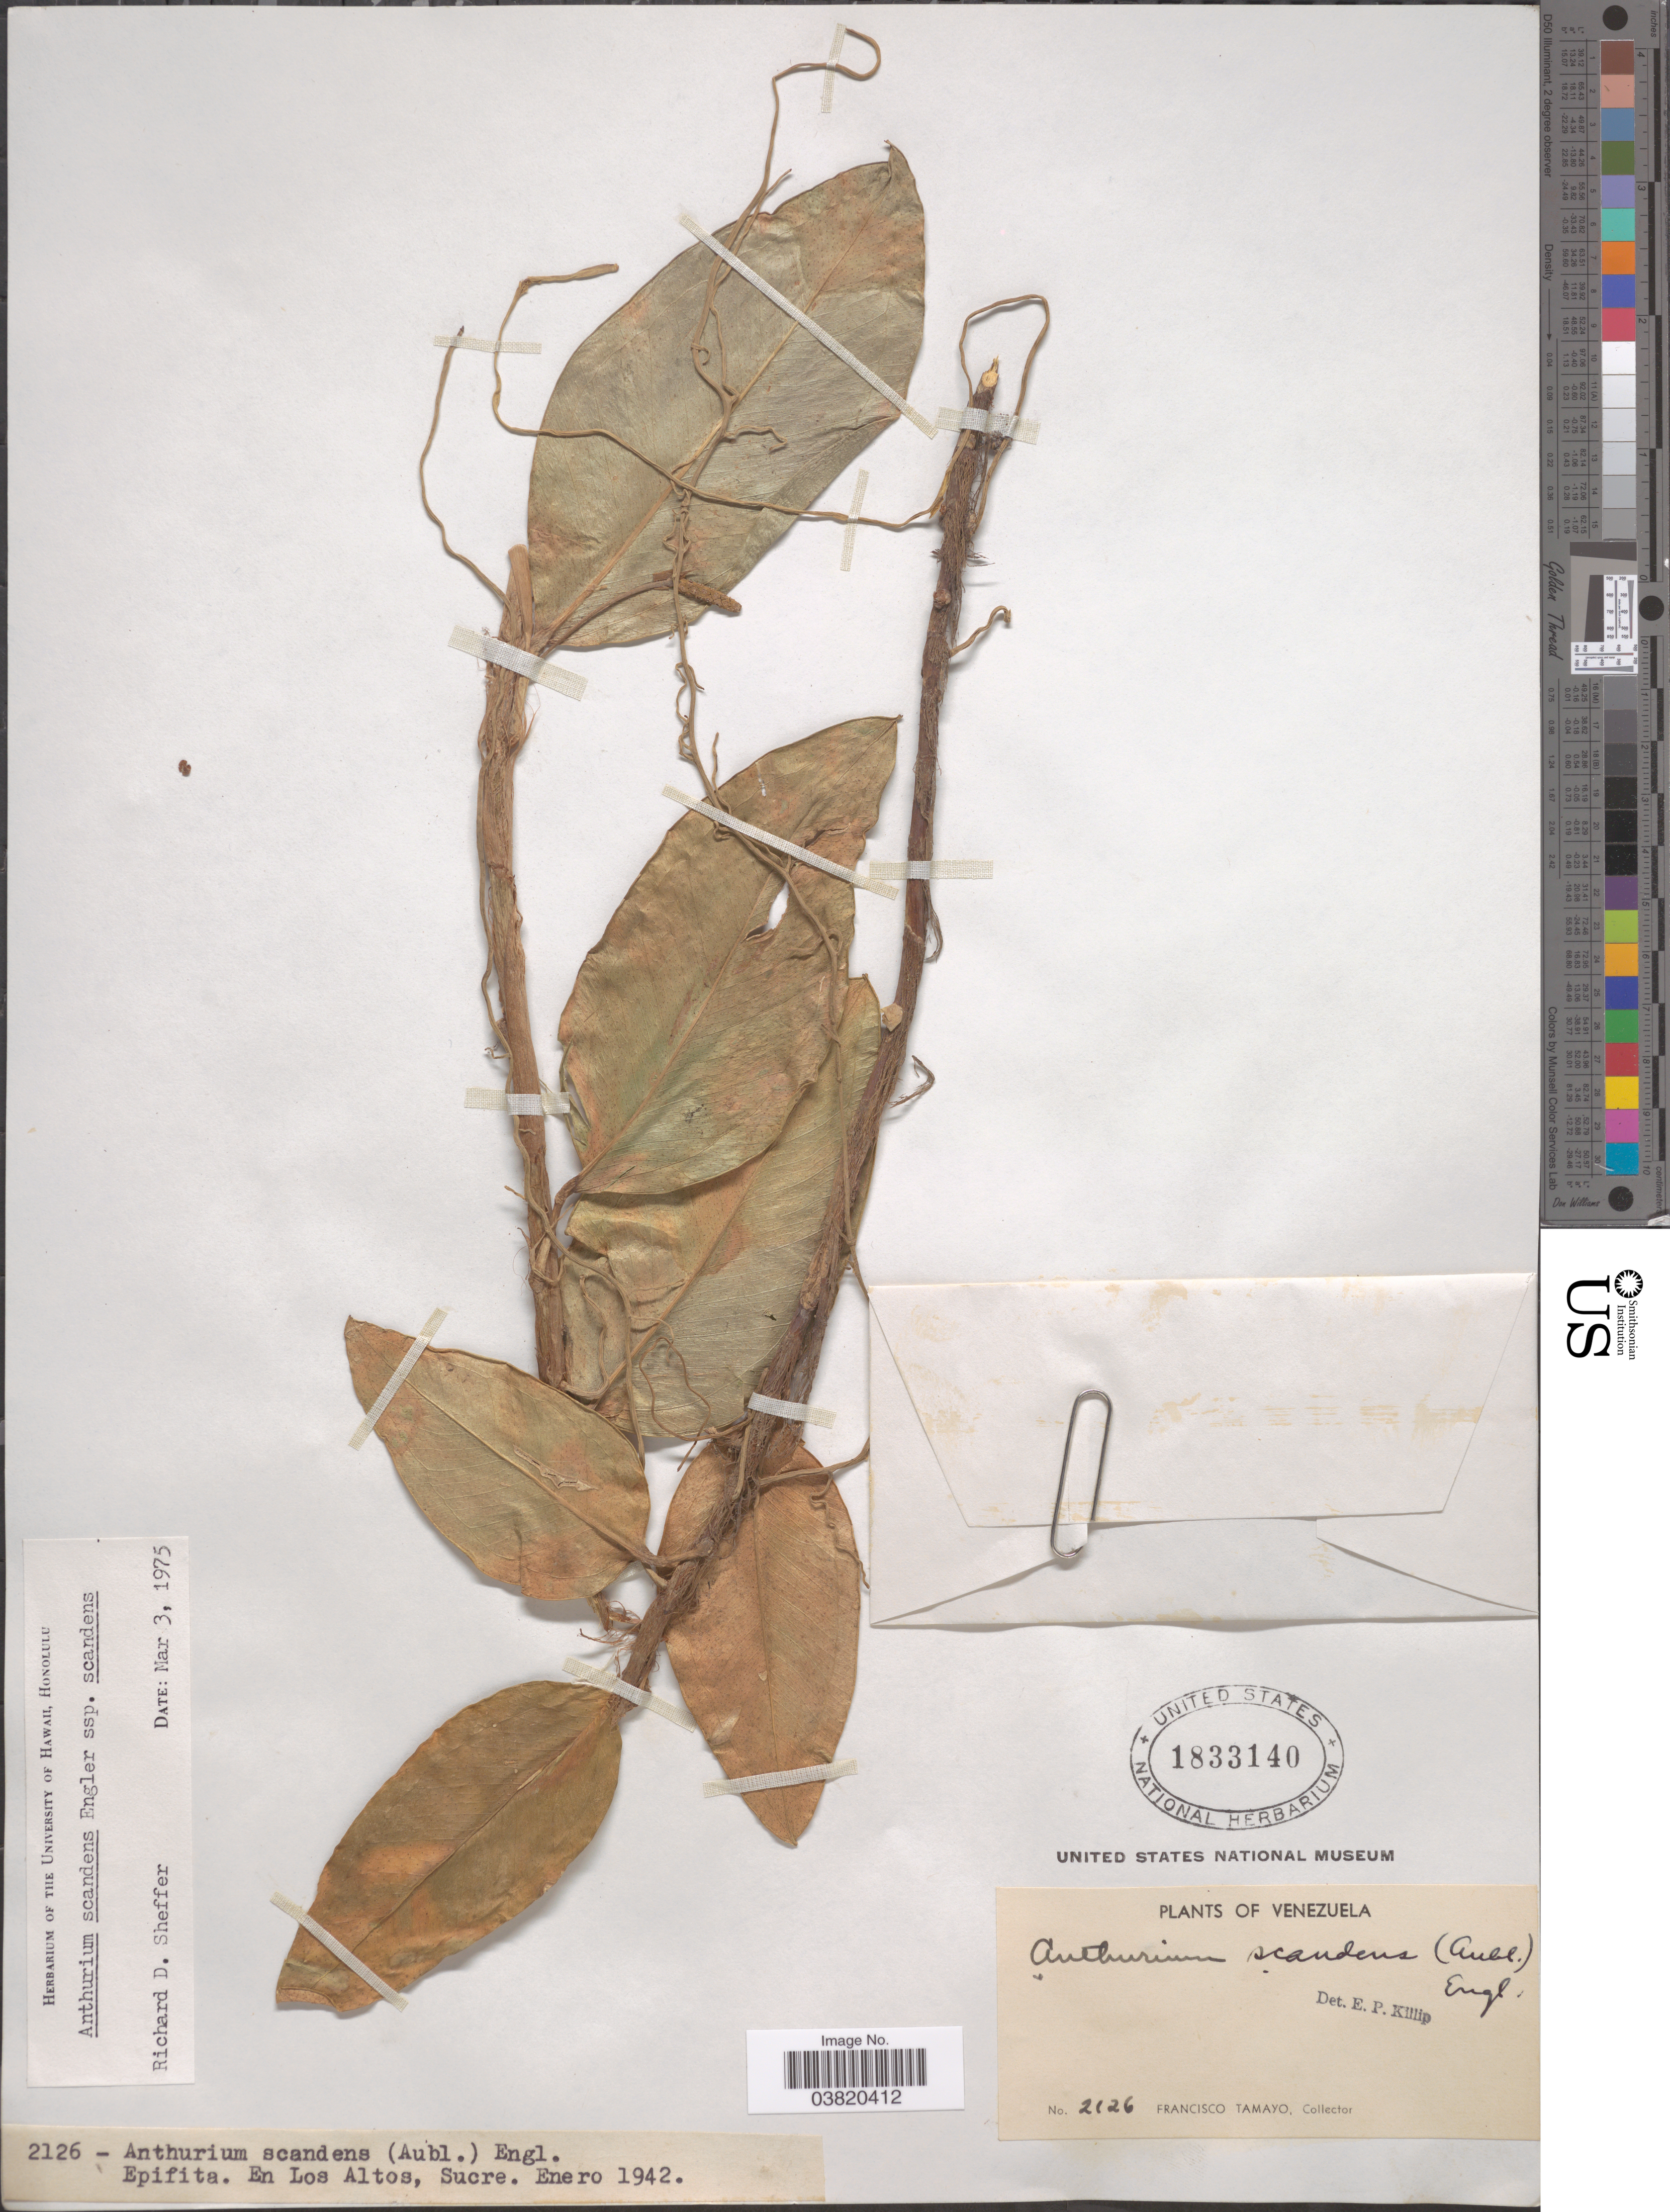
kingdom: Plantae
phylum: Tracheophyta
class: Liliopsida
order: Alismatales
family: Araceae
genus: Anthurium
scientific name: Anthurium scandens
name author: (Aubl.) Engl.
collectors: F. Tamayo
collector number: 2126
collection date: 1942-01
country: Venezuela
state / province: Sucre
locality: En Los Altos.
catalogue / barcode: US 1833140